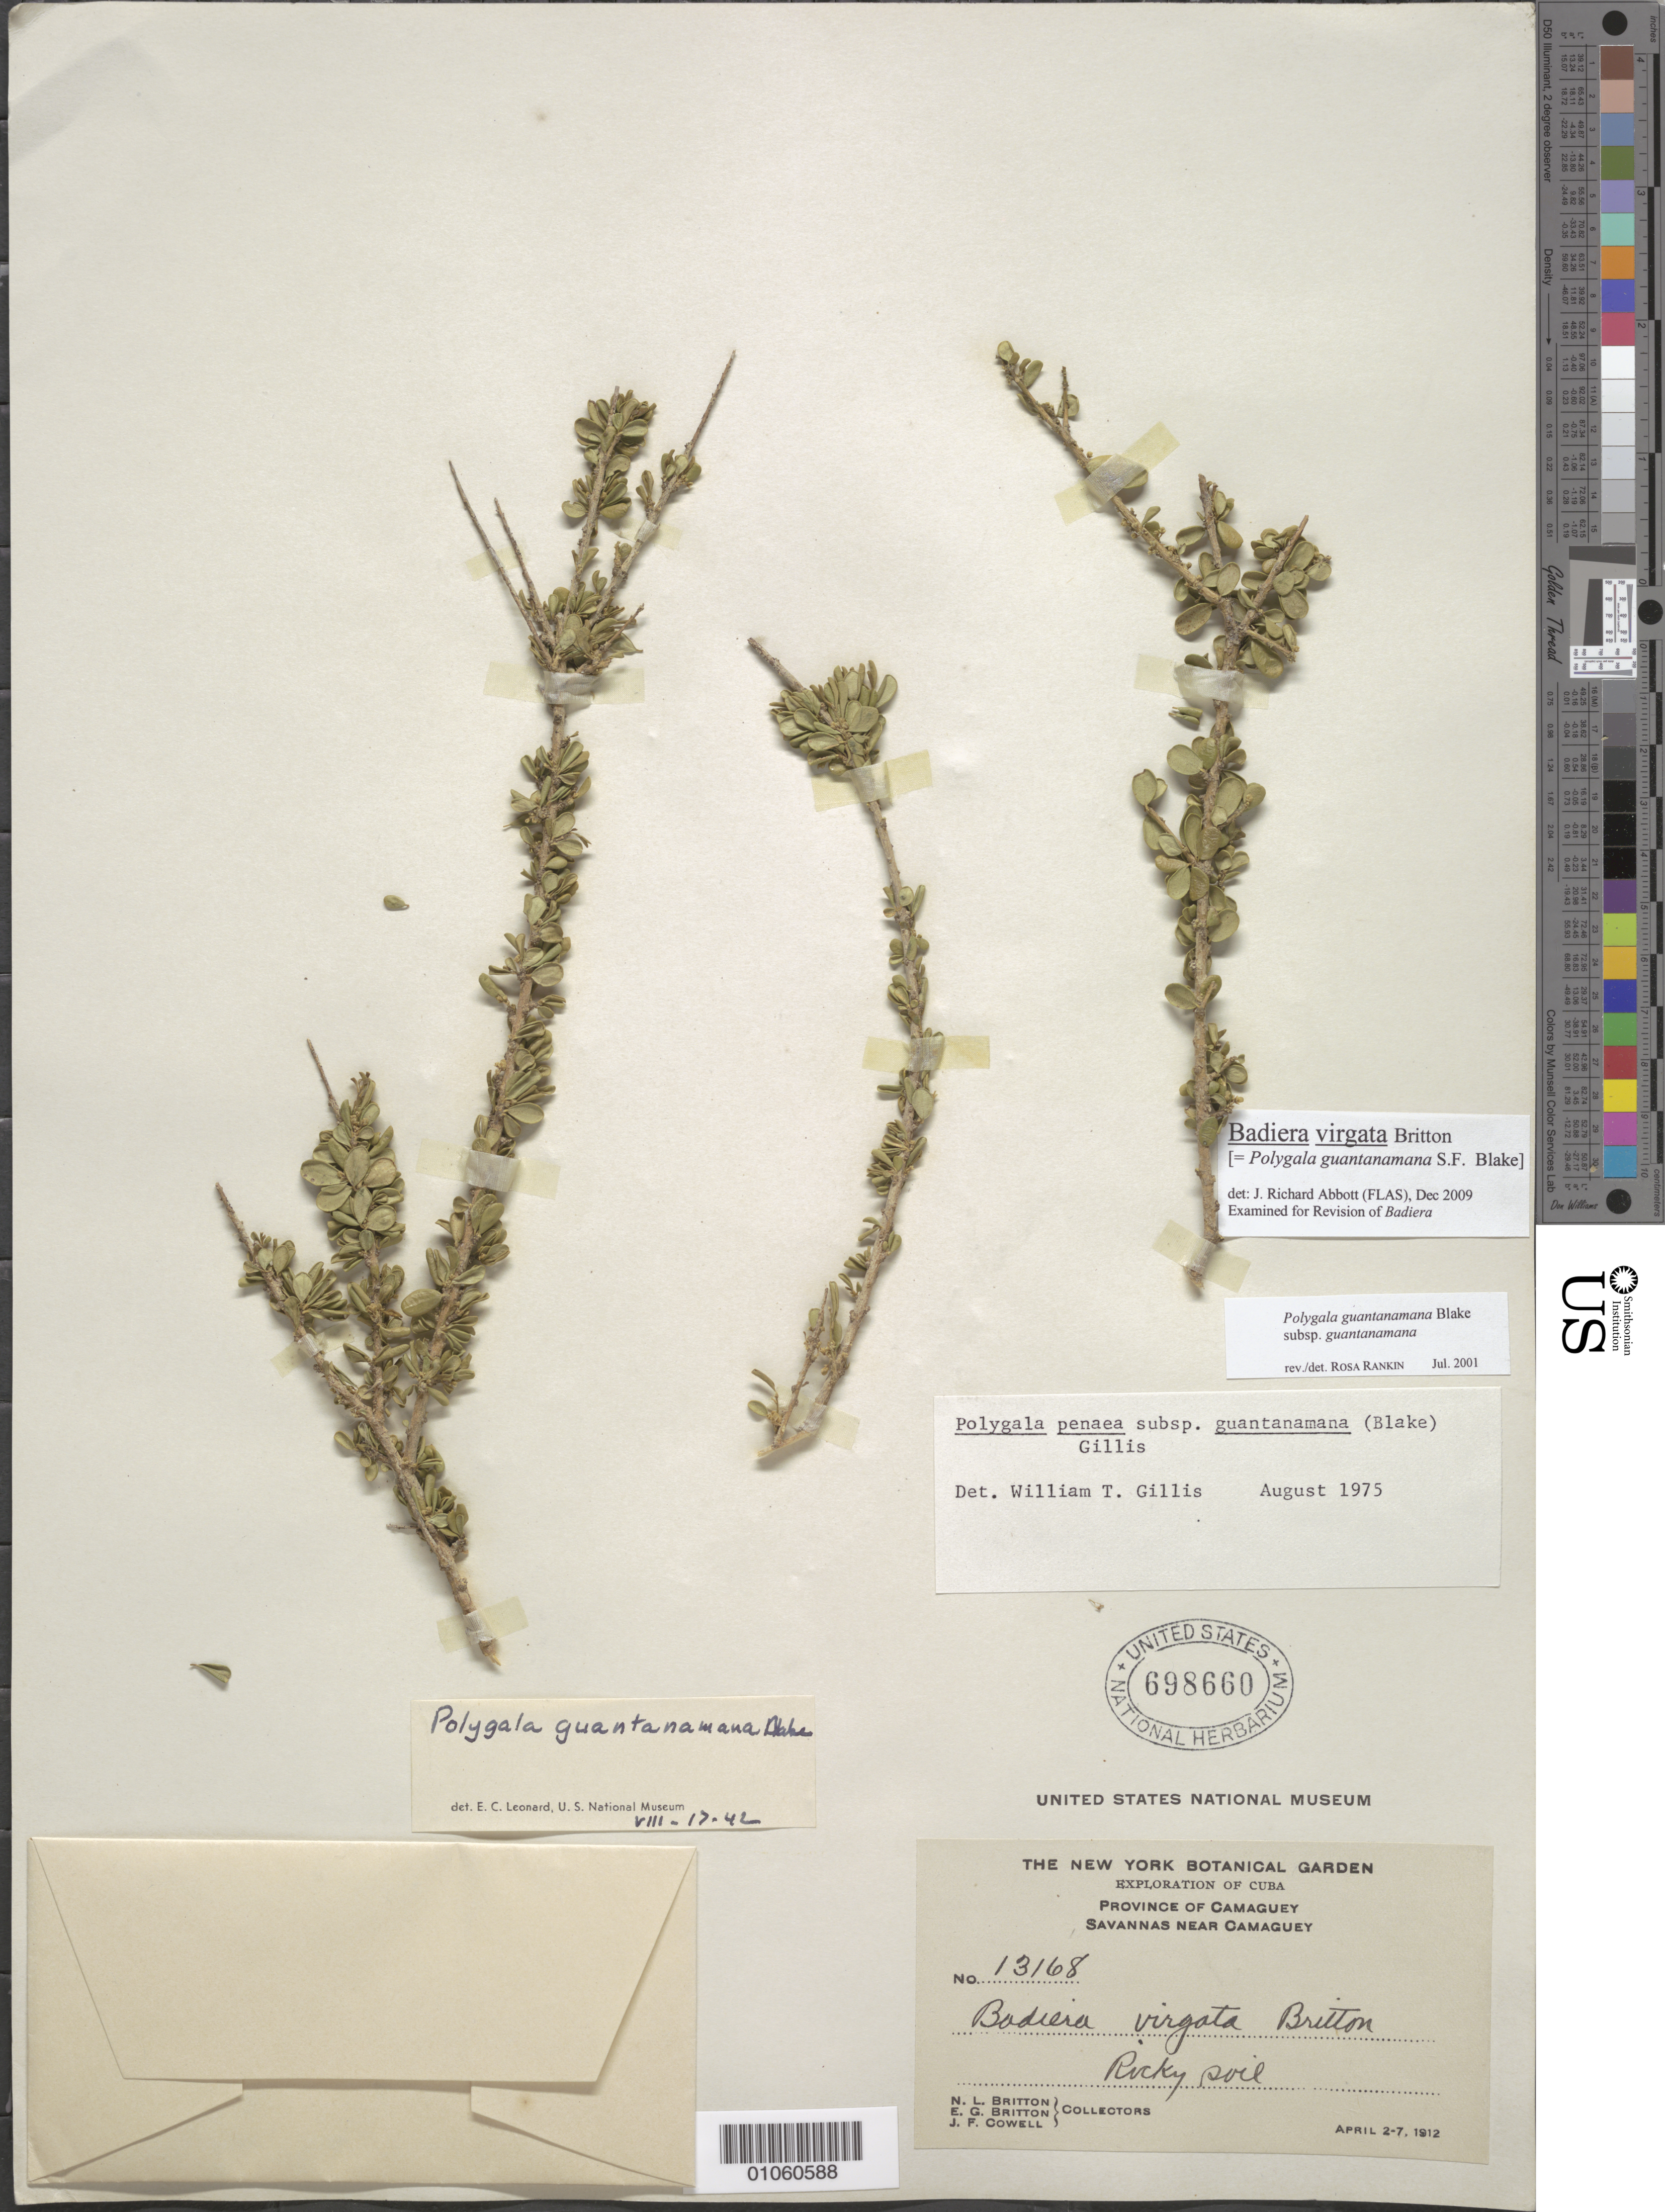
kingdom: Plantae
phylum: Tracheophyta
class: Magnoliopsida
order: Fabales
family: Polygalaceae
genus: Badiera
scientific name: Badiera virgata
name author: Britton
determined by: Abbott, J. R., (FLAS)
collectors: N. Britton, E. G. Britton & J. F. Cowell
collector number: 13168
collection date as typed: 02 Apr 1912 to 07 Apr 1912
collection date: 1912-04-02/1912-04-07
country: Cuba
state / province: Camaguey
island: Cuba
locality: Camaguey savannas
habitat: Savannas, rocky soil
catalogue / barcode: US 698660